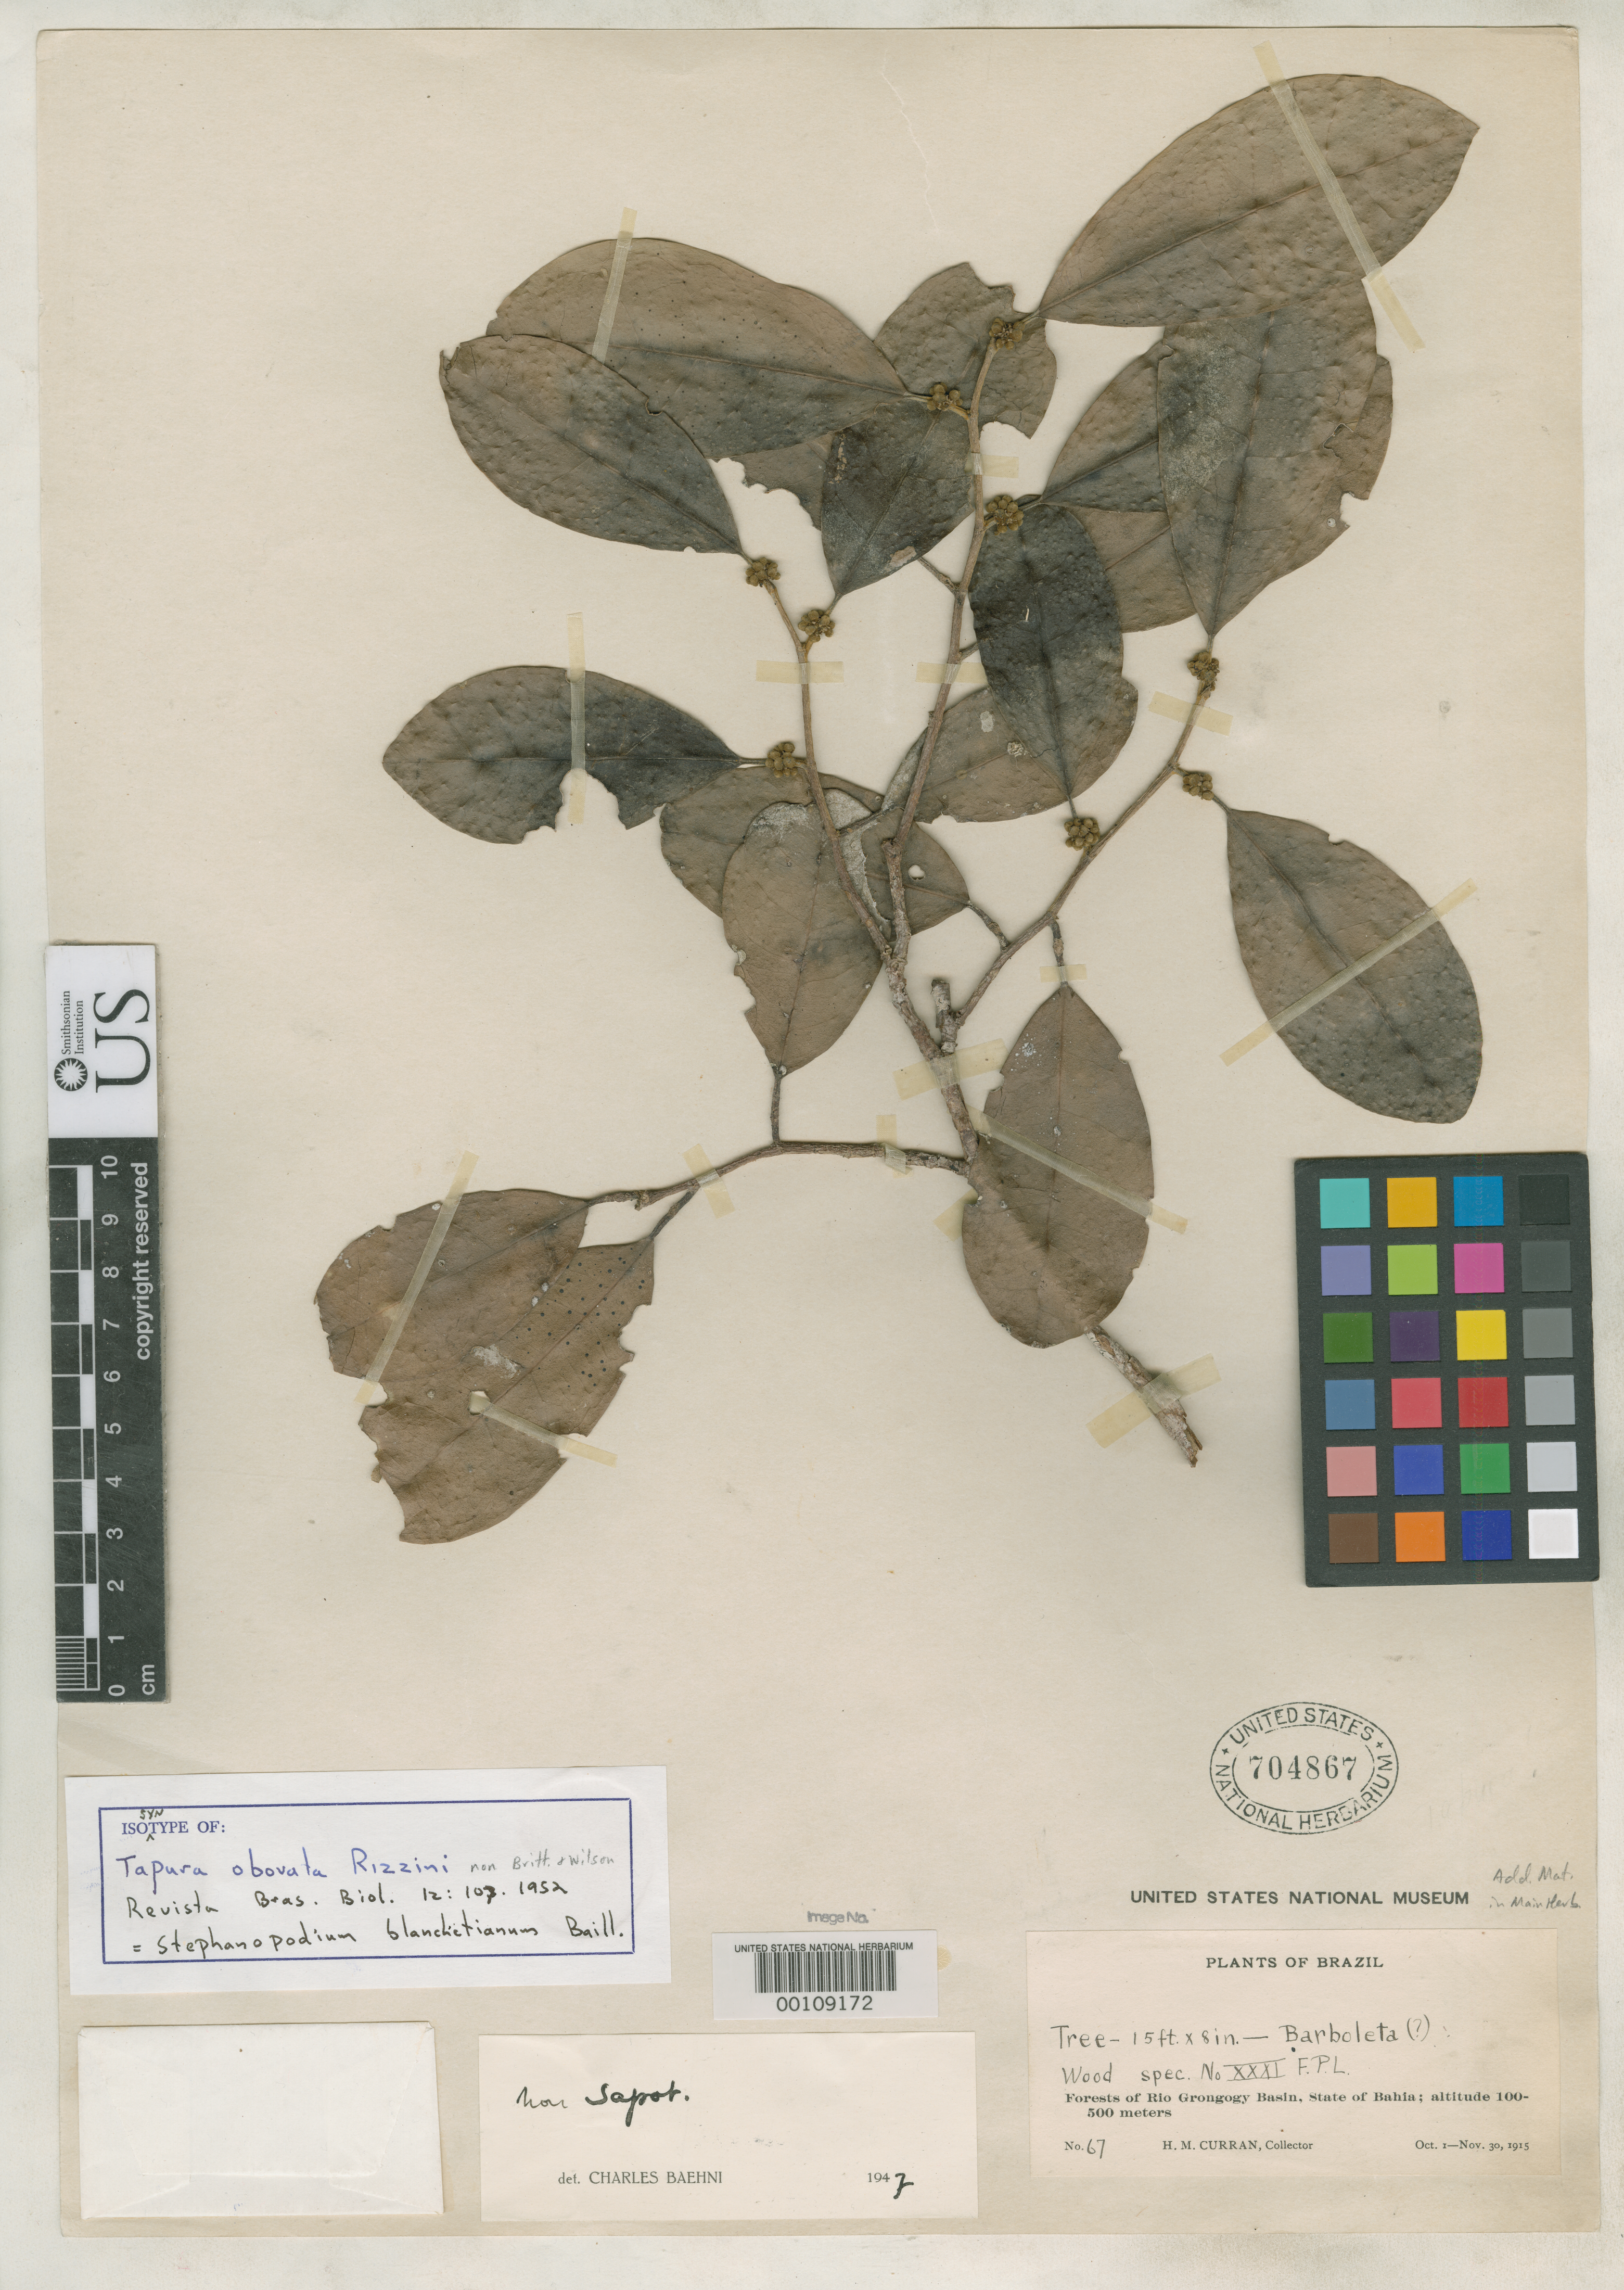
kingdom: Plantae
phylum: Tracheophyta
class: Magnoliopsida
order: Malpighiales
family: Dichapetalaceae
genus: Tapura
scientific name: Tapura obovata Rizzini. lat hom.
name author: Rizzini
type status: Isosyntype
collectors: H. M. Curran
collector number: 67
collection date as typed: Oct 1915 to -- Nov 1915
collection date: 1915-10/1915-11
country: Brazil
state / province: Bahia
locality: Rio Grongogy Basin.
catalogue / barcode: US 704867